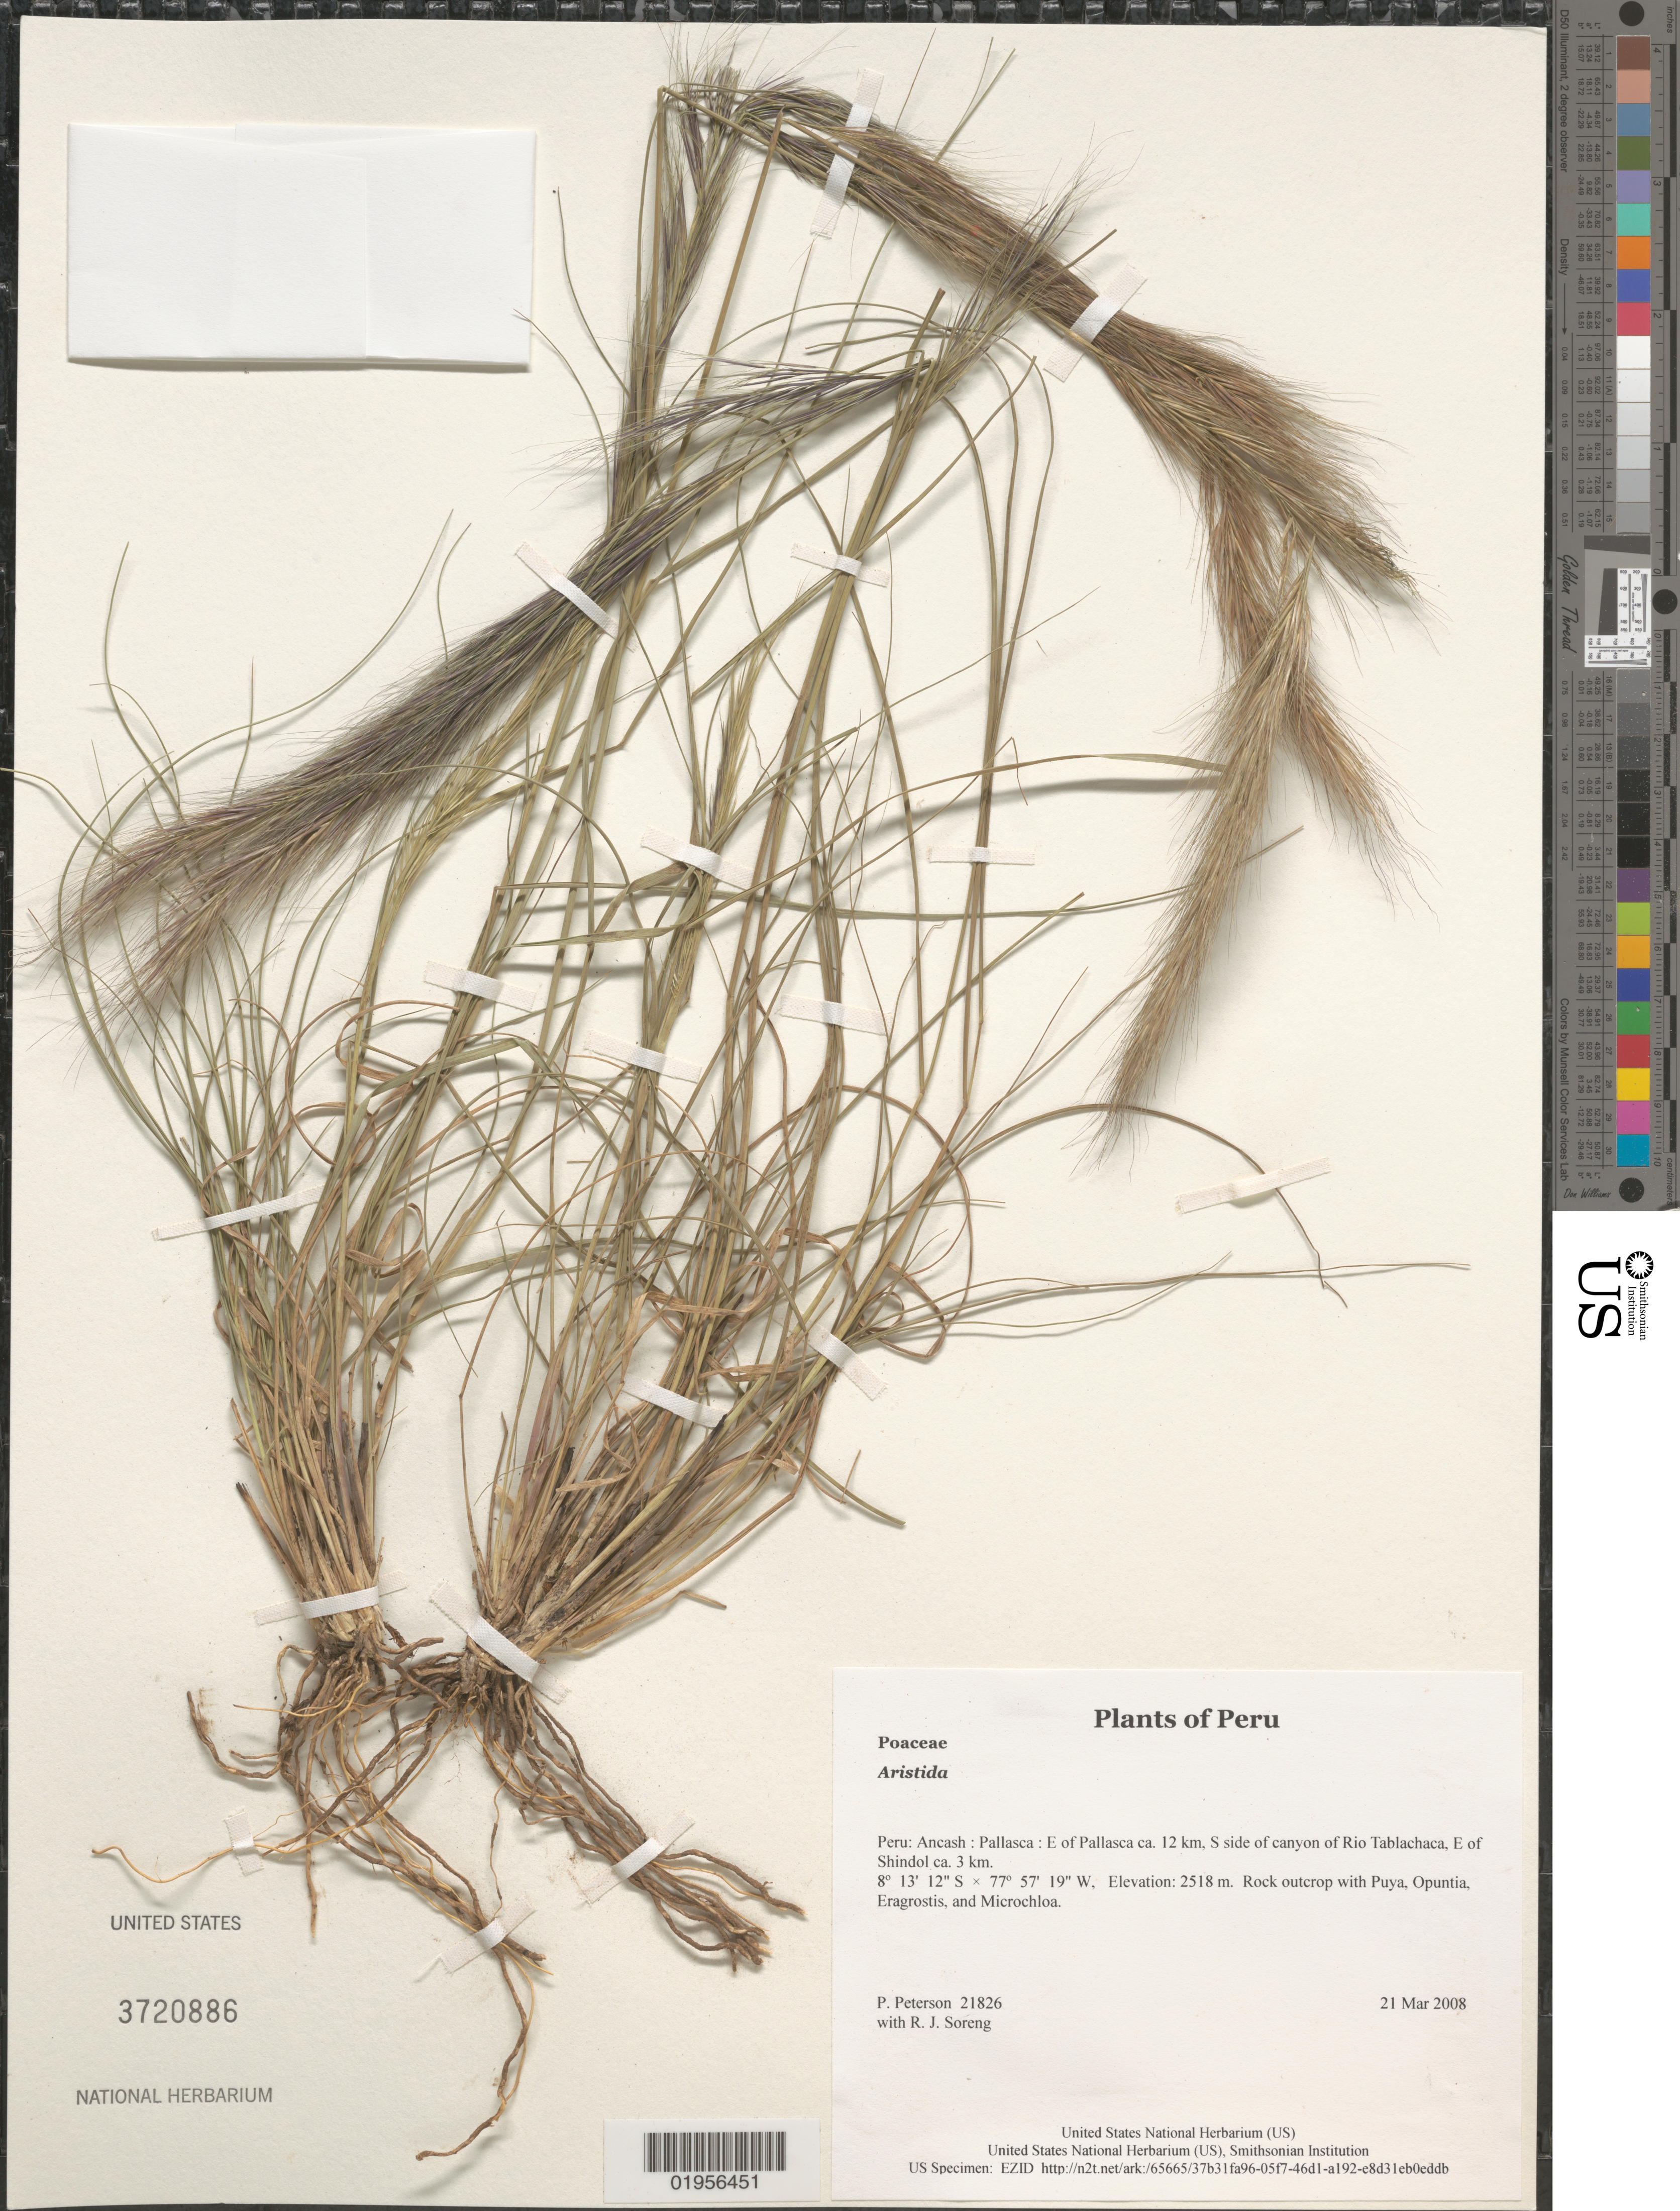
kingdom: Plantae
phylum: Tracheophyta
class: Liliopsida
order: Poales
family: Poaceae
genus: Aristida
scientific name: Aristida sp.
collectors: P. M. Peterson & R. J. Soreng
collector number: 21826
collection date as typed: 21 Mar 2008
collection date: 2008-03-21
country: Peru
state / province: Ancash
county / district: Pallasca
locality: E of Pallasca ca. 12 km, S side of canyon of Rio Tablachaca, E of Shindol ca. 3 km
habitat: Rock outcrop with Puya, Opuntia, Eragrostis, and Microchloa.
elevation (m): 2518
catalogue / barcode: US 3720886